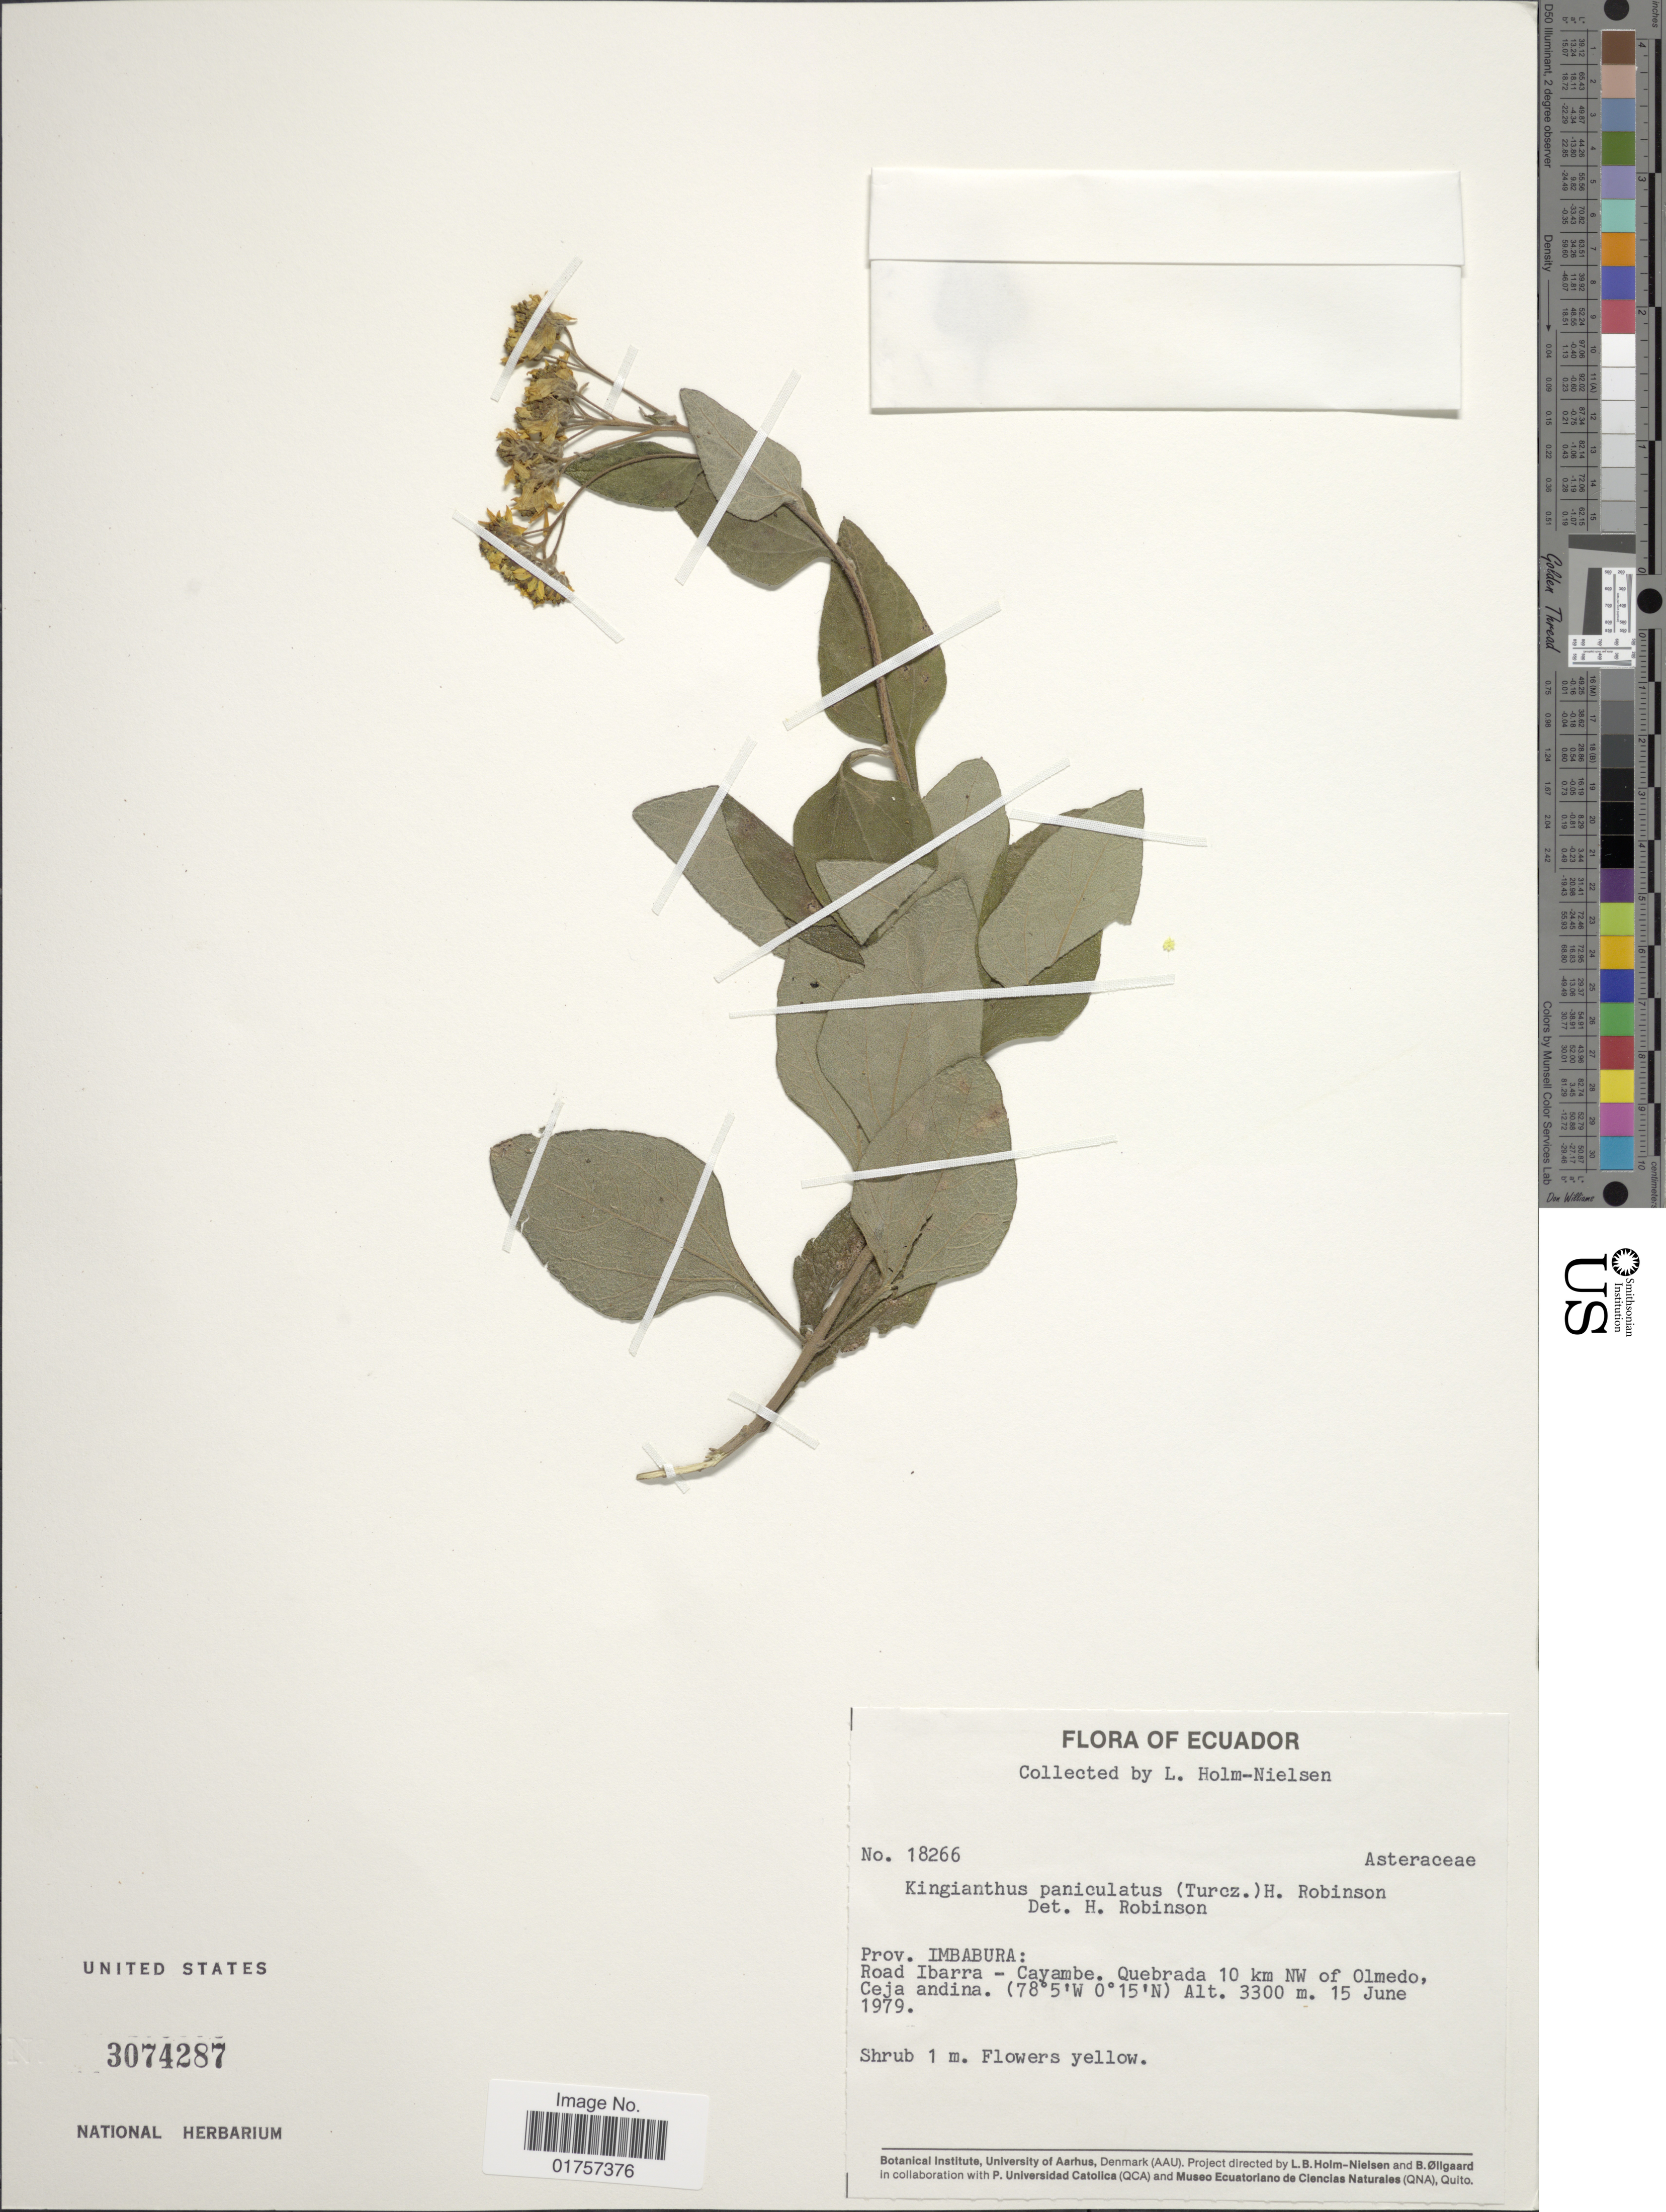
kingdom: Plantae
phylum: Tracheophyta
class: Magnoliopsida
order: Asterales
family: Asteraceae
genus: Kingianthus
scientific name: Kingianthus sodiroi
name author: (Hieron.) H. Rob.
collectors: L. B. Holm-Nielsen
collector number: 18266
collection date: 1979-06-15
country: Ecuador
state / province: Imbabura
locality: Road Ibarra - Cayambe. Quebrada 10 km NW of Olmedo, Ceja andina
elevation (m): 3300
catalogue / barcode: US 3074287